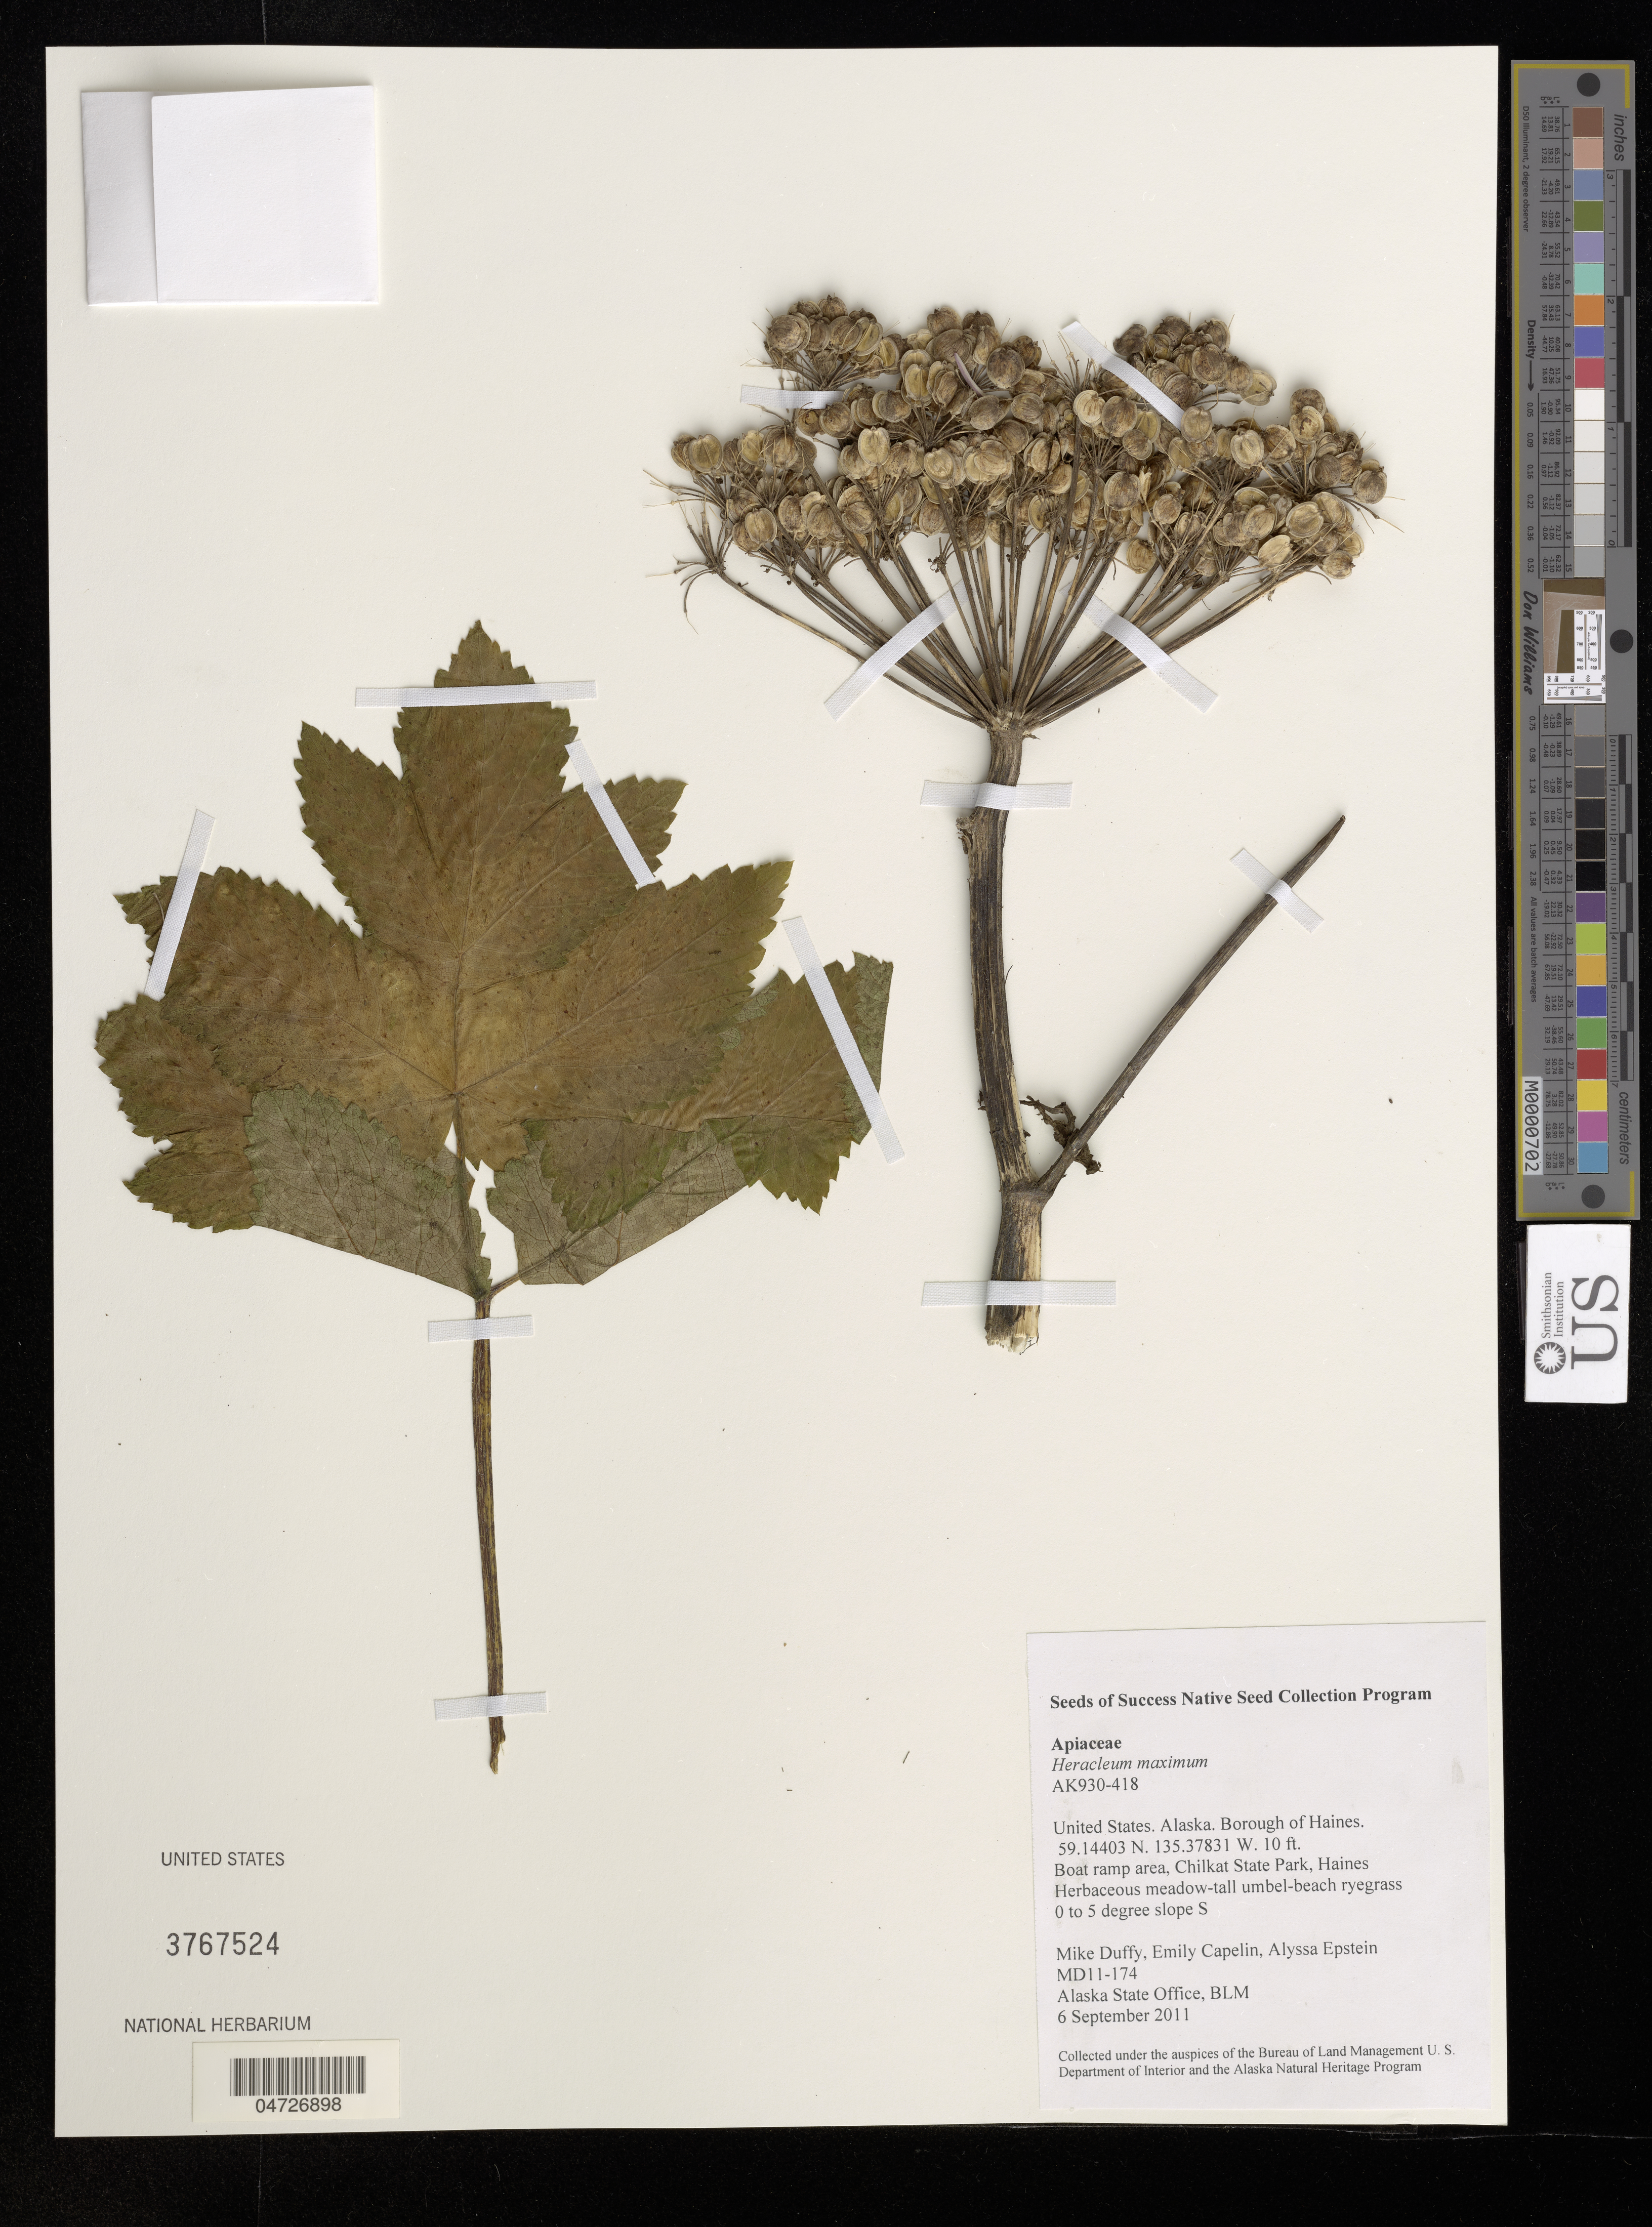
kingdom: Plantae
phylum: Tracheophyta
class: Magnoliopsida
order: Apiales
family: Apiaceae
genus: Heracleum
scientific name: Heracleum maximum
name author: W. Bartram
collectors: M. Duffy, E. Capelin & A. Epstein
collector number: MD11-174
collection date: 2011-09-06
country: United States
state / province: Alaska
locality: Borough of Haines. Boat ramp area, Chilkat State Park, Haines.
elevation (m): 3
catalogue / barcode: US 3767524